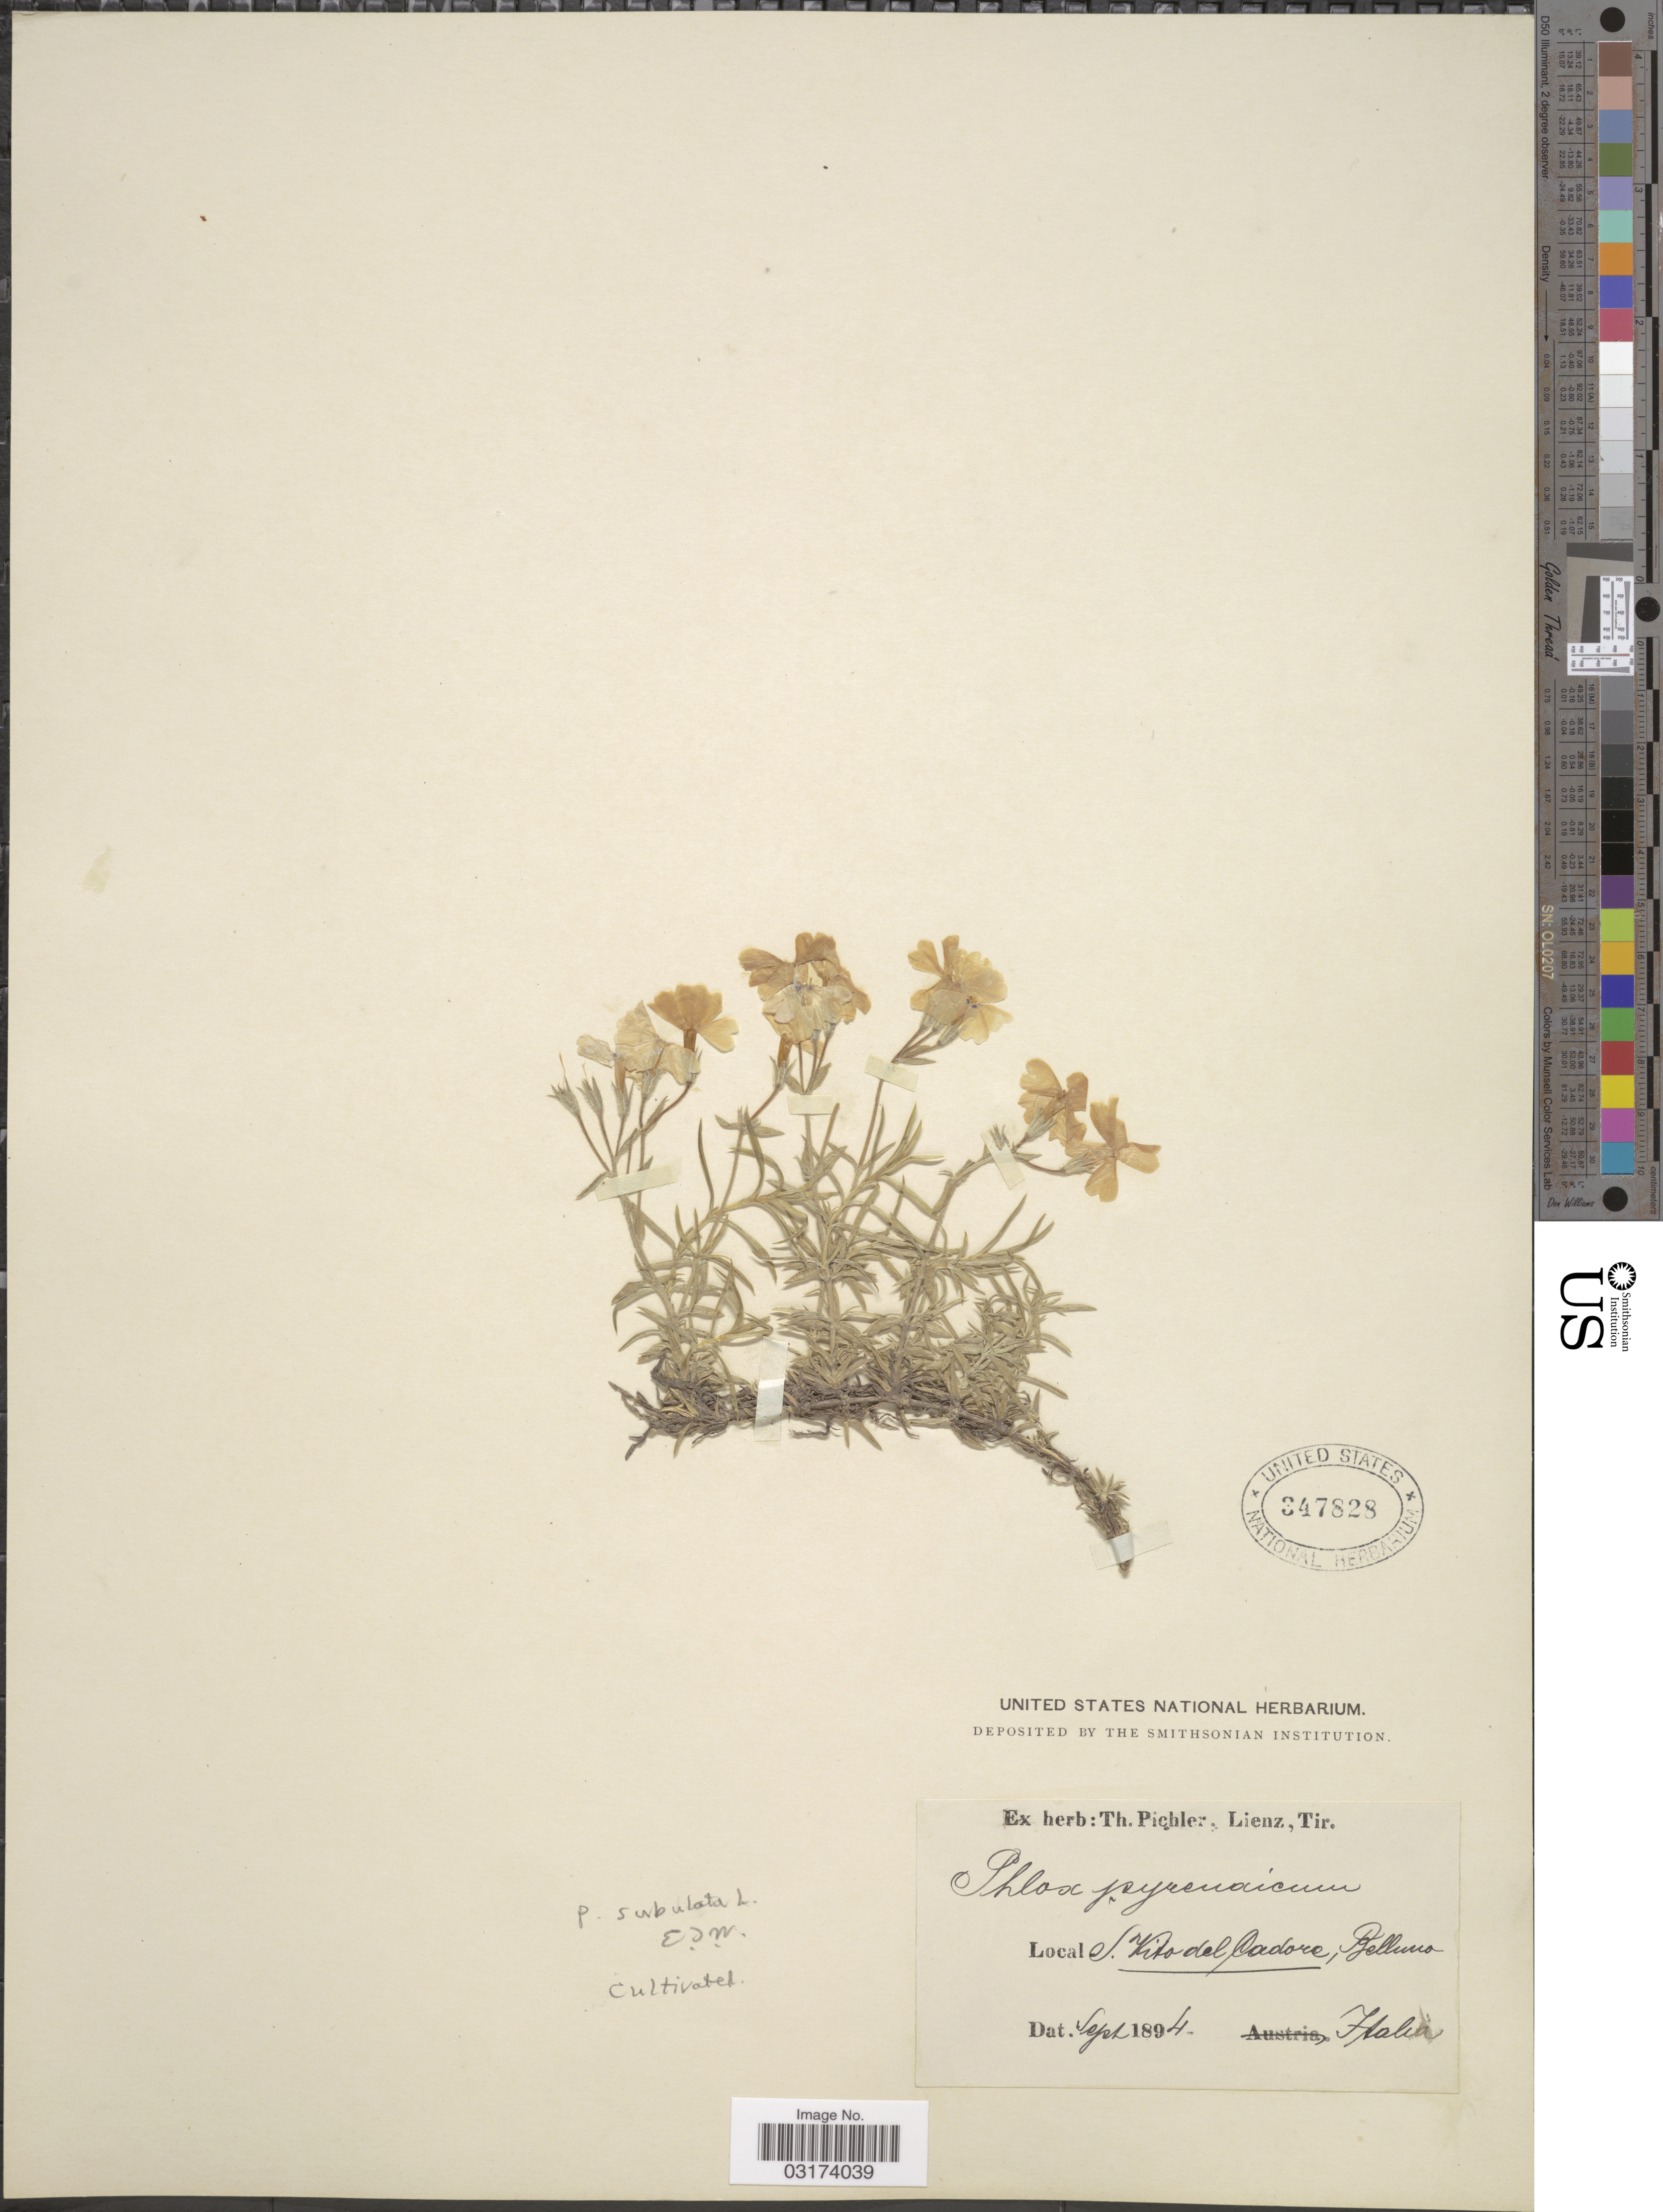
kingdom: Plantae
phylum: Tracheophyta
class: Magnoliopsida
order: Ericales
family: Polemoniaceae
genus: Phlox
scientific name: Phlox subulata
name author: L.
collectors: ex herb. T. Pichler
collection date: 1894-09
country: Italy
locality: S. Vito del Cadore, Belluno, Italia.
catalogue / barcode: US 347828